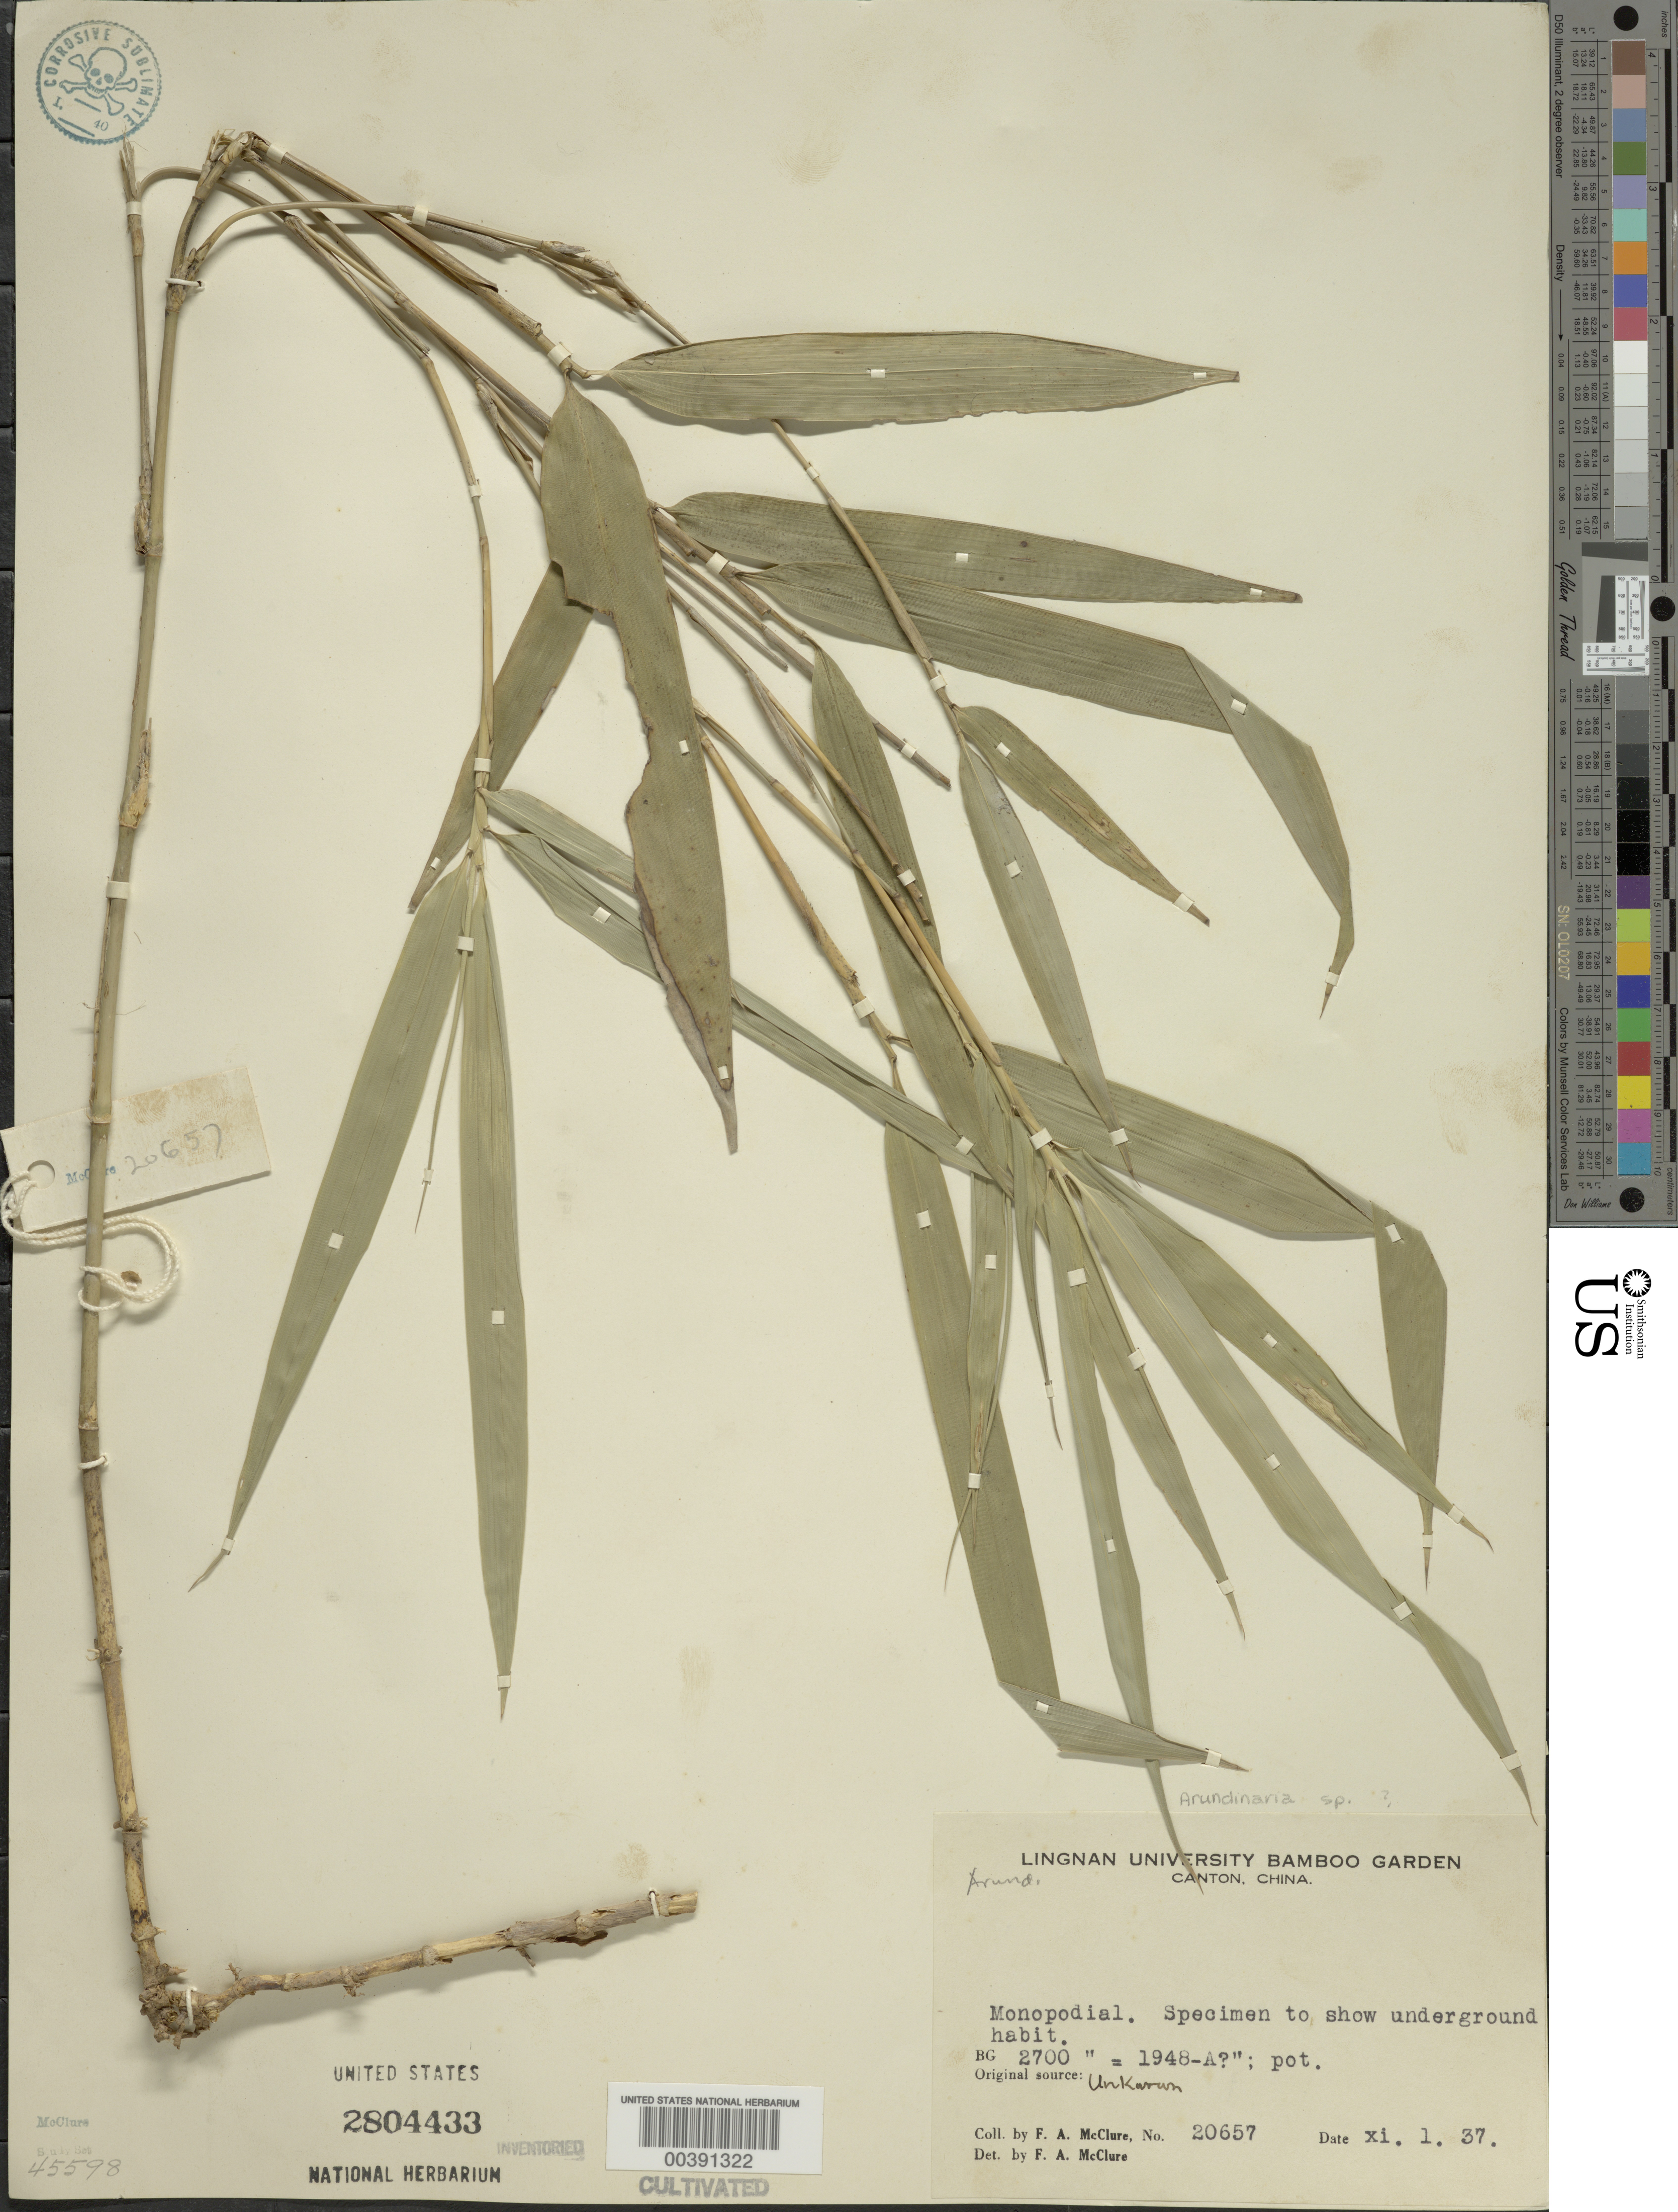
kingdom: Plantae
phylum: Tracheophyta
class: Liliopsida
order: Poales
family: Poaceae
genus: Arundinaria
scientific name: Arundinaria sp.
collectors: F. A. McClure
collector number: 20657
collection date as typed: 01 Nov 1937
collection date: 1937-11-01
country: China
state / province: Guangdong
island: Honam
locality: Lingnan univ. bg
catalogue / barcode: US 2804433